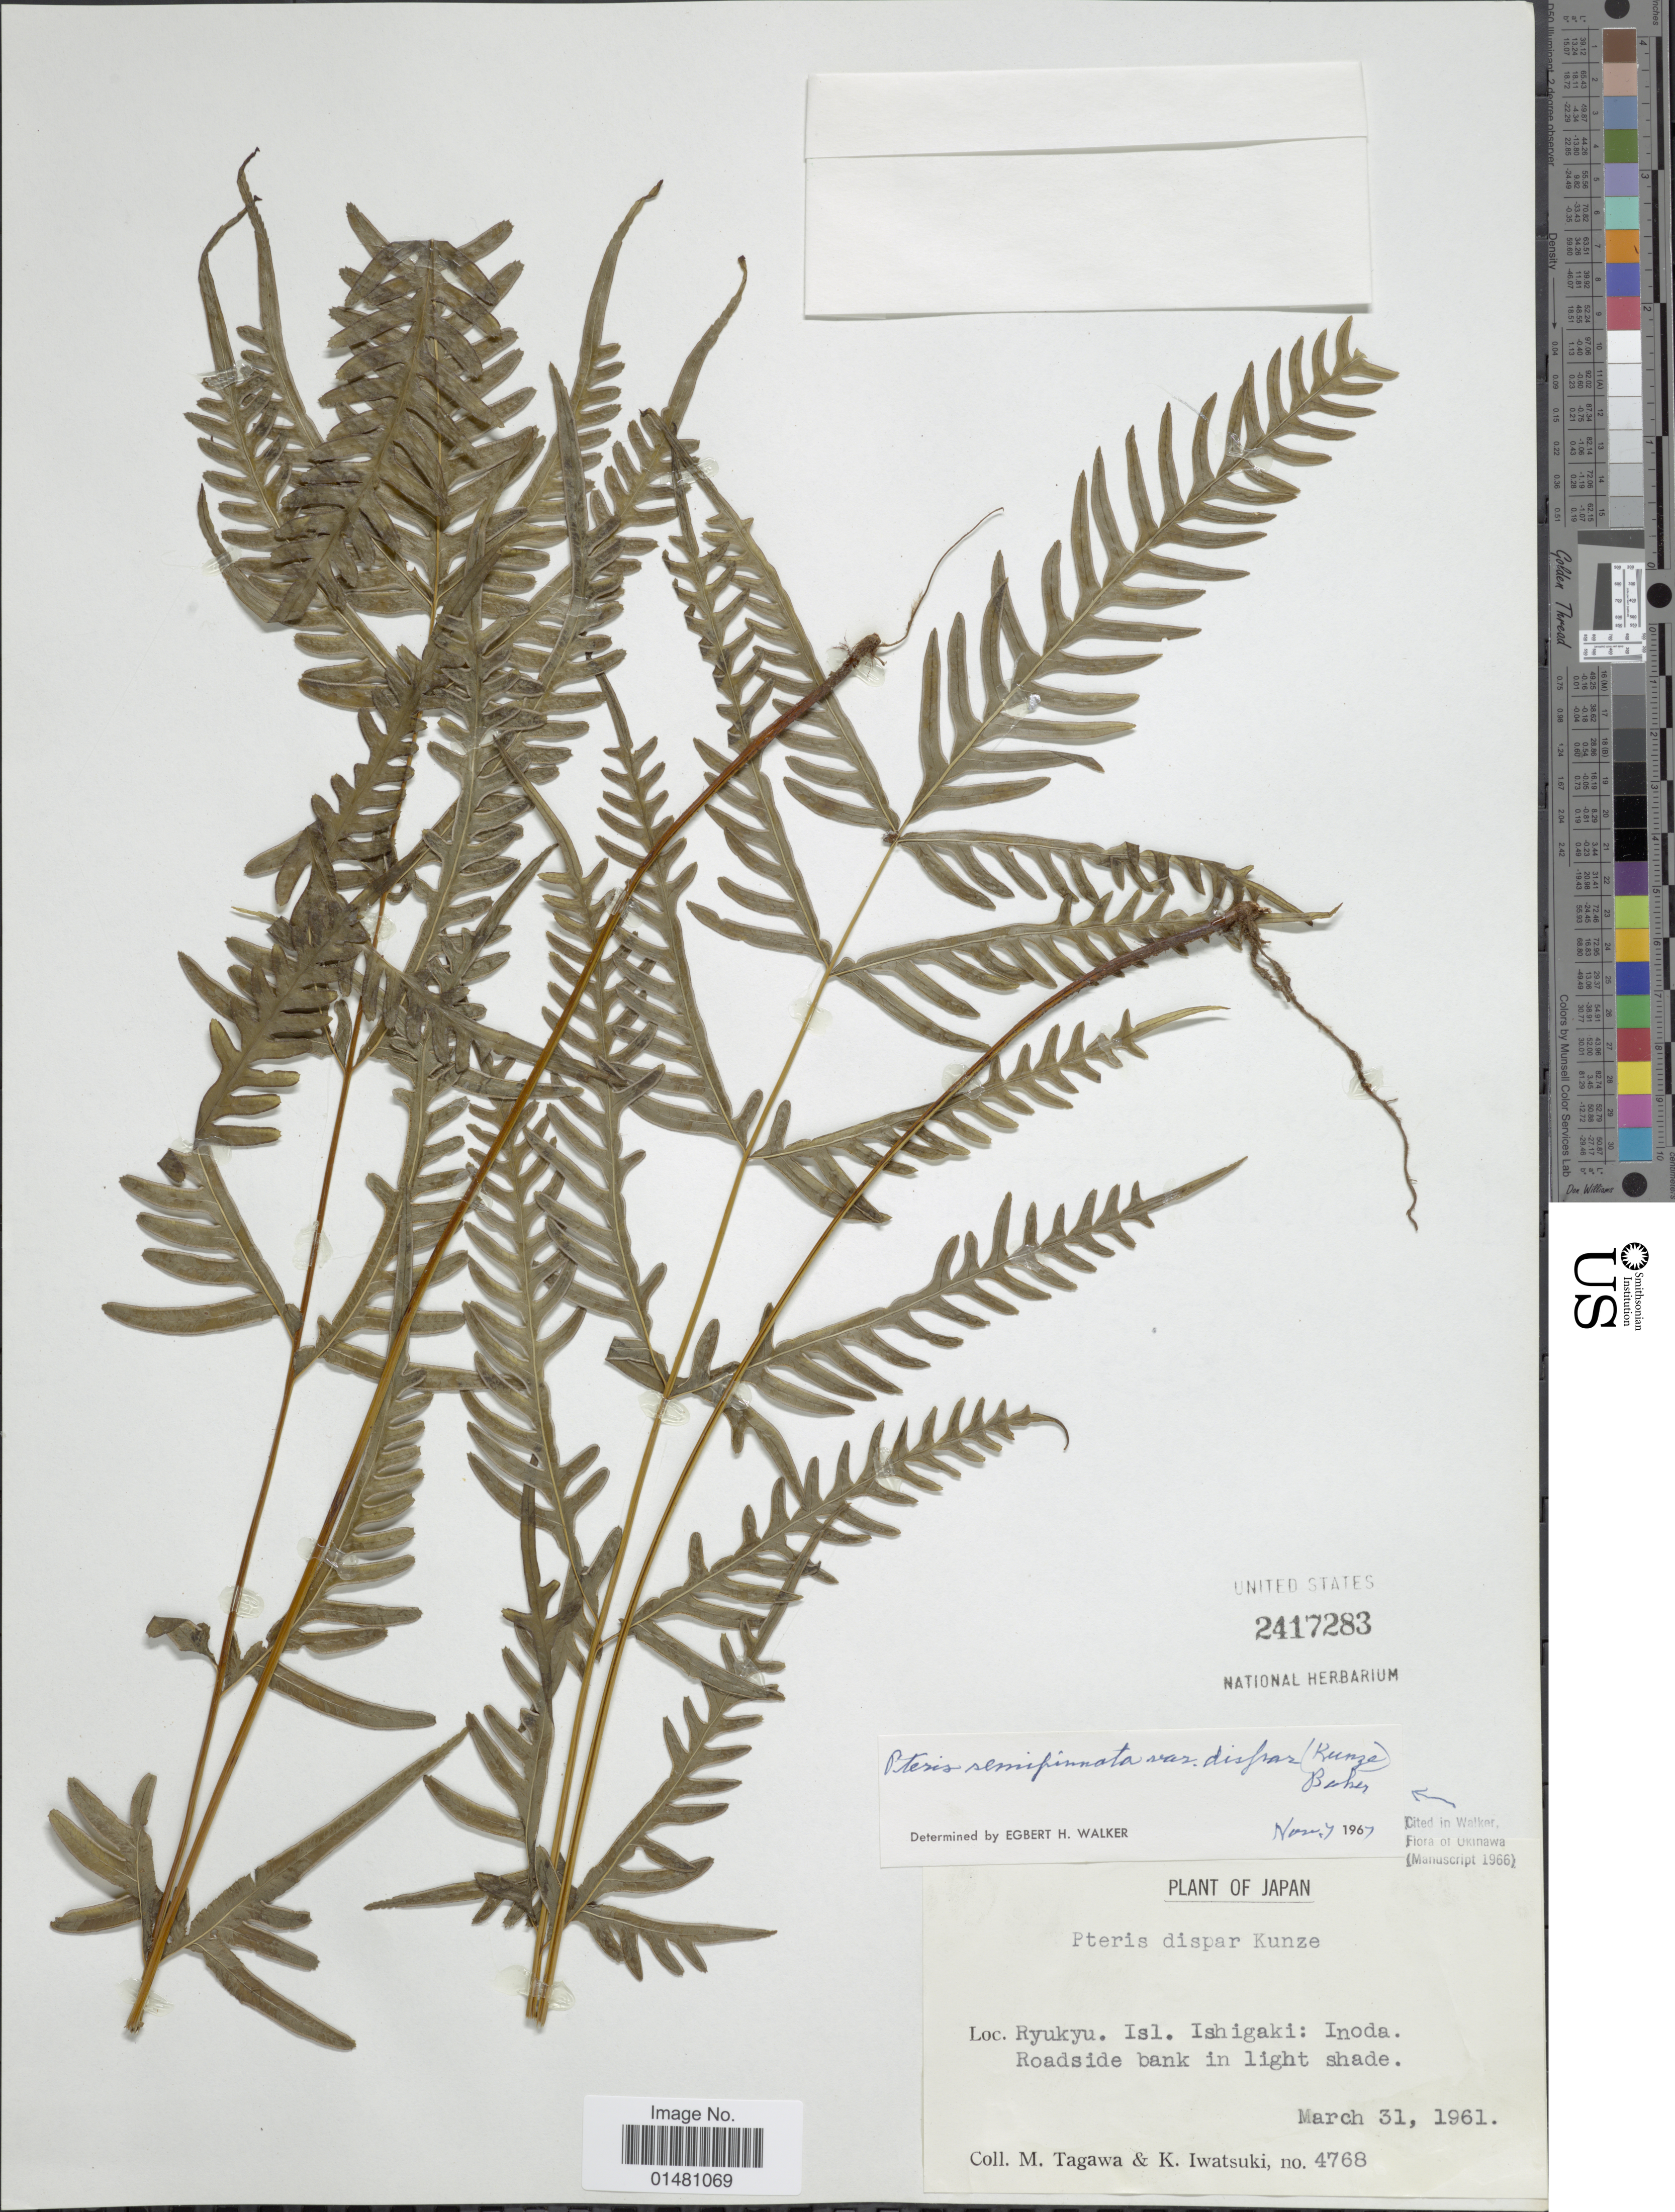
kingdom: Plantae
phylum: Tracheophyta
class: Polypodiopsida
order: Polypodiales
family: Pteridaceae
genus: Pteris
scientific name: Pteris semipinnata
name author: L.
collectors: M. Tagawa & K. Iwatsuki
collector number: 4768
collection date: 1961-03-31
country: Japan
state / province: Okinawa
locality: Ryukyu Isl. Ishigaki: Inoda. Roadside bank in light shade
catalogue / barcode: US 2417283